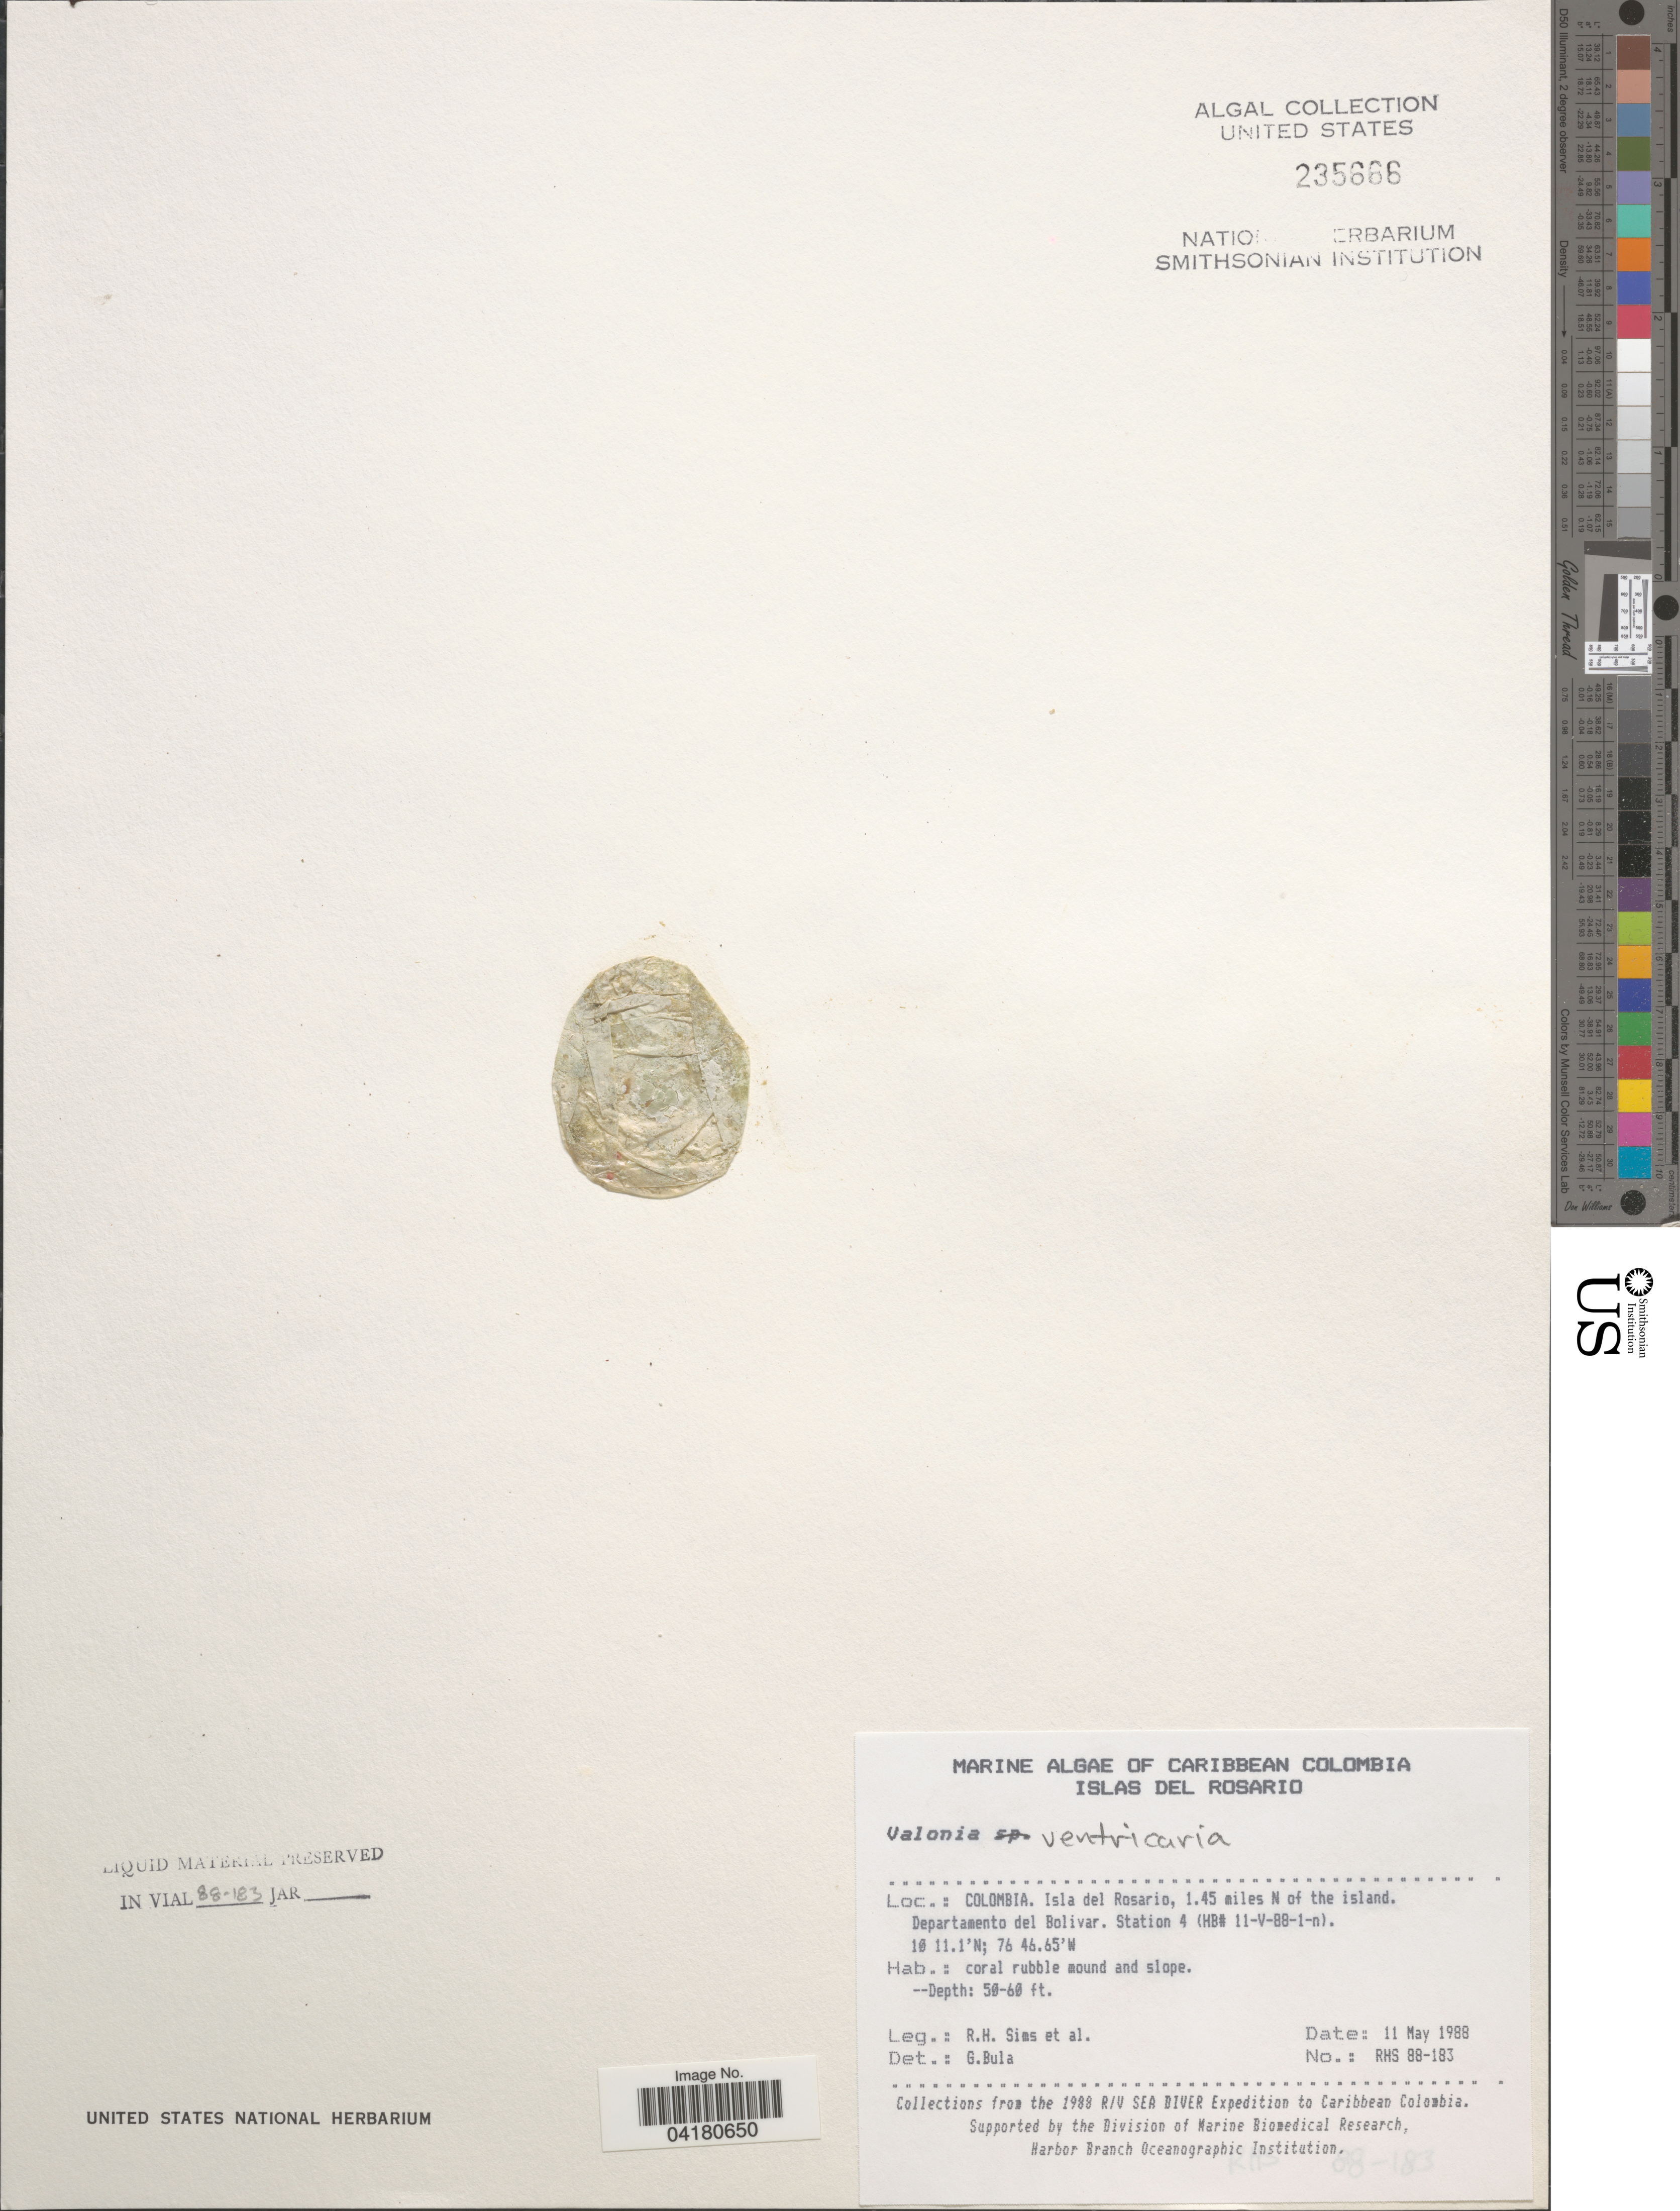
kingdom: Plantae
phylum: Chlorophyta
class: Ulvophyceae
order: Siphonocladales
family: Valoniaceae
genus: Valonia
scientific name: Valonia ventricaria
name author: J. Agardh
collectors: R. H. Sims & et al.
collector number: RHS88-183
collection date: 1988-05-11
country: Colombia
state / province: Bolívar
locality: Caribbean Colombia. Isla del Rosario, 1.45 miles N of the island. Departamento del Bolivar. Station 4 (HB# 11-V-88-1-n). The 1988 R/V Sea Diver Expedition to Caribbean Colombia.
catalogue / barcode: US 235666